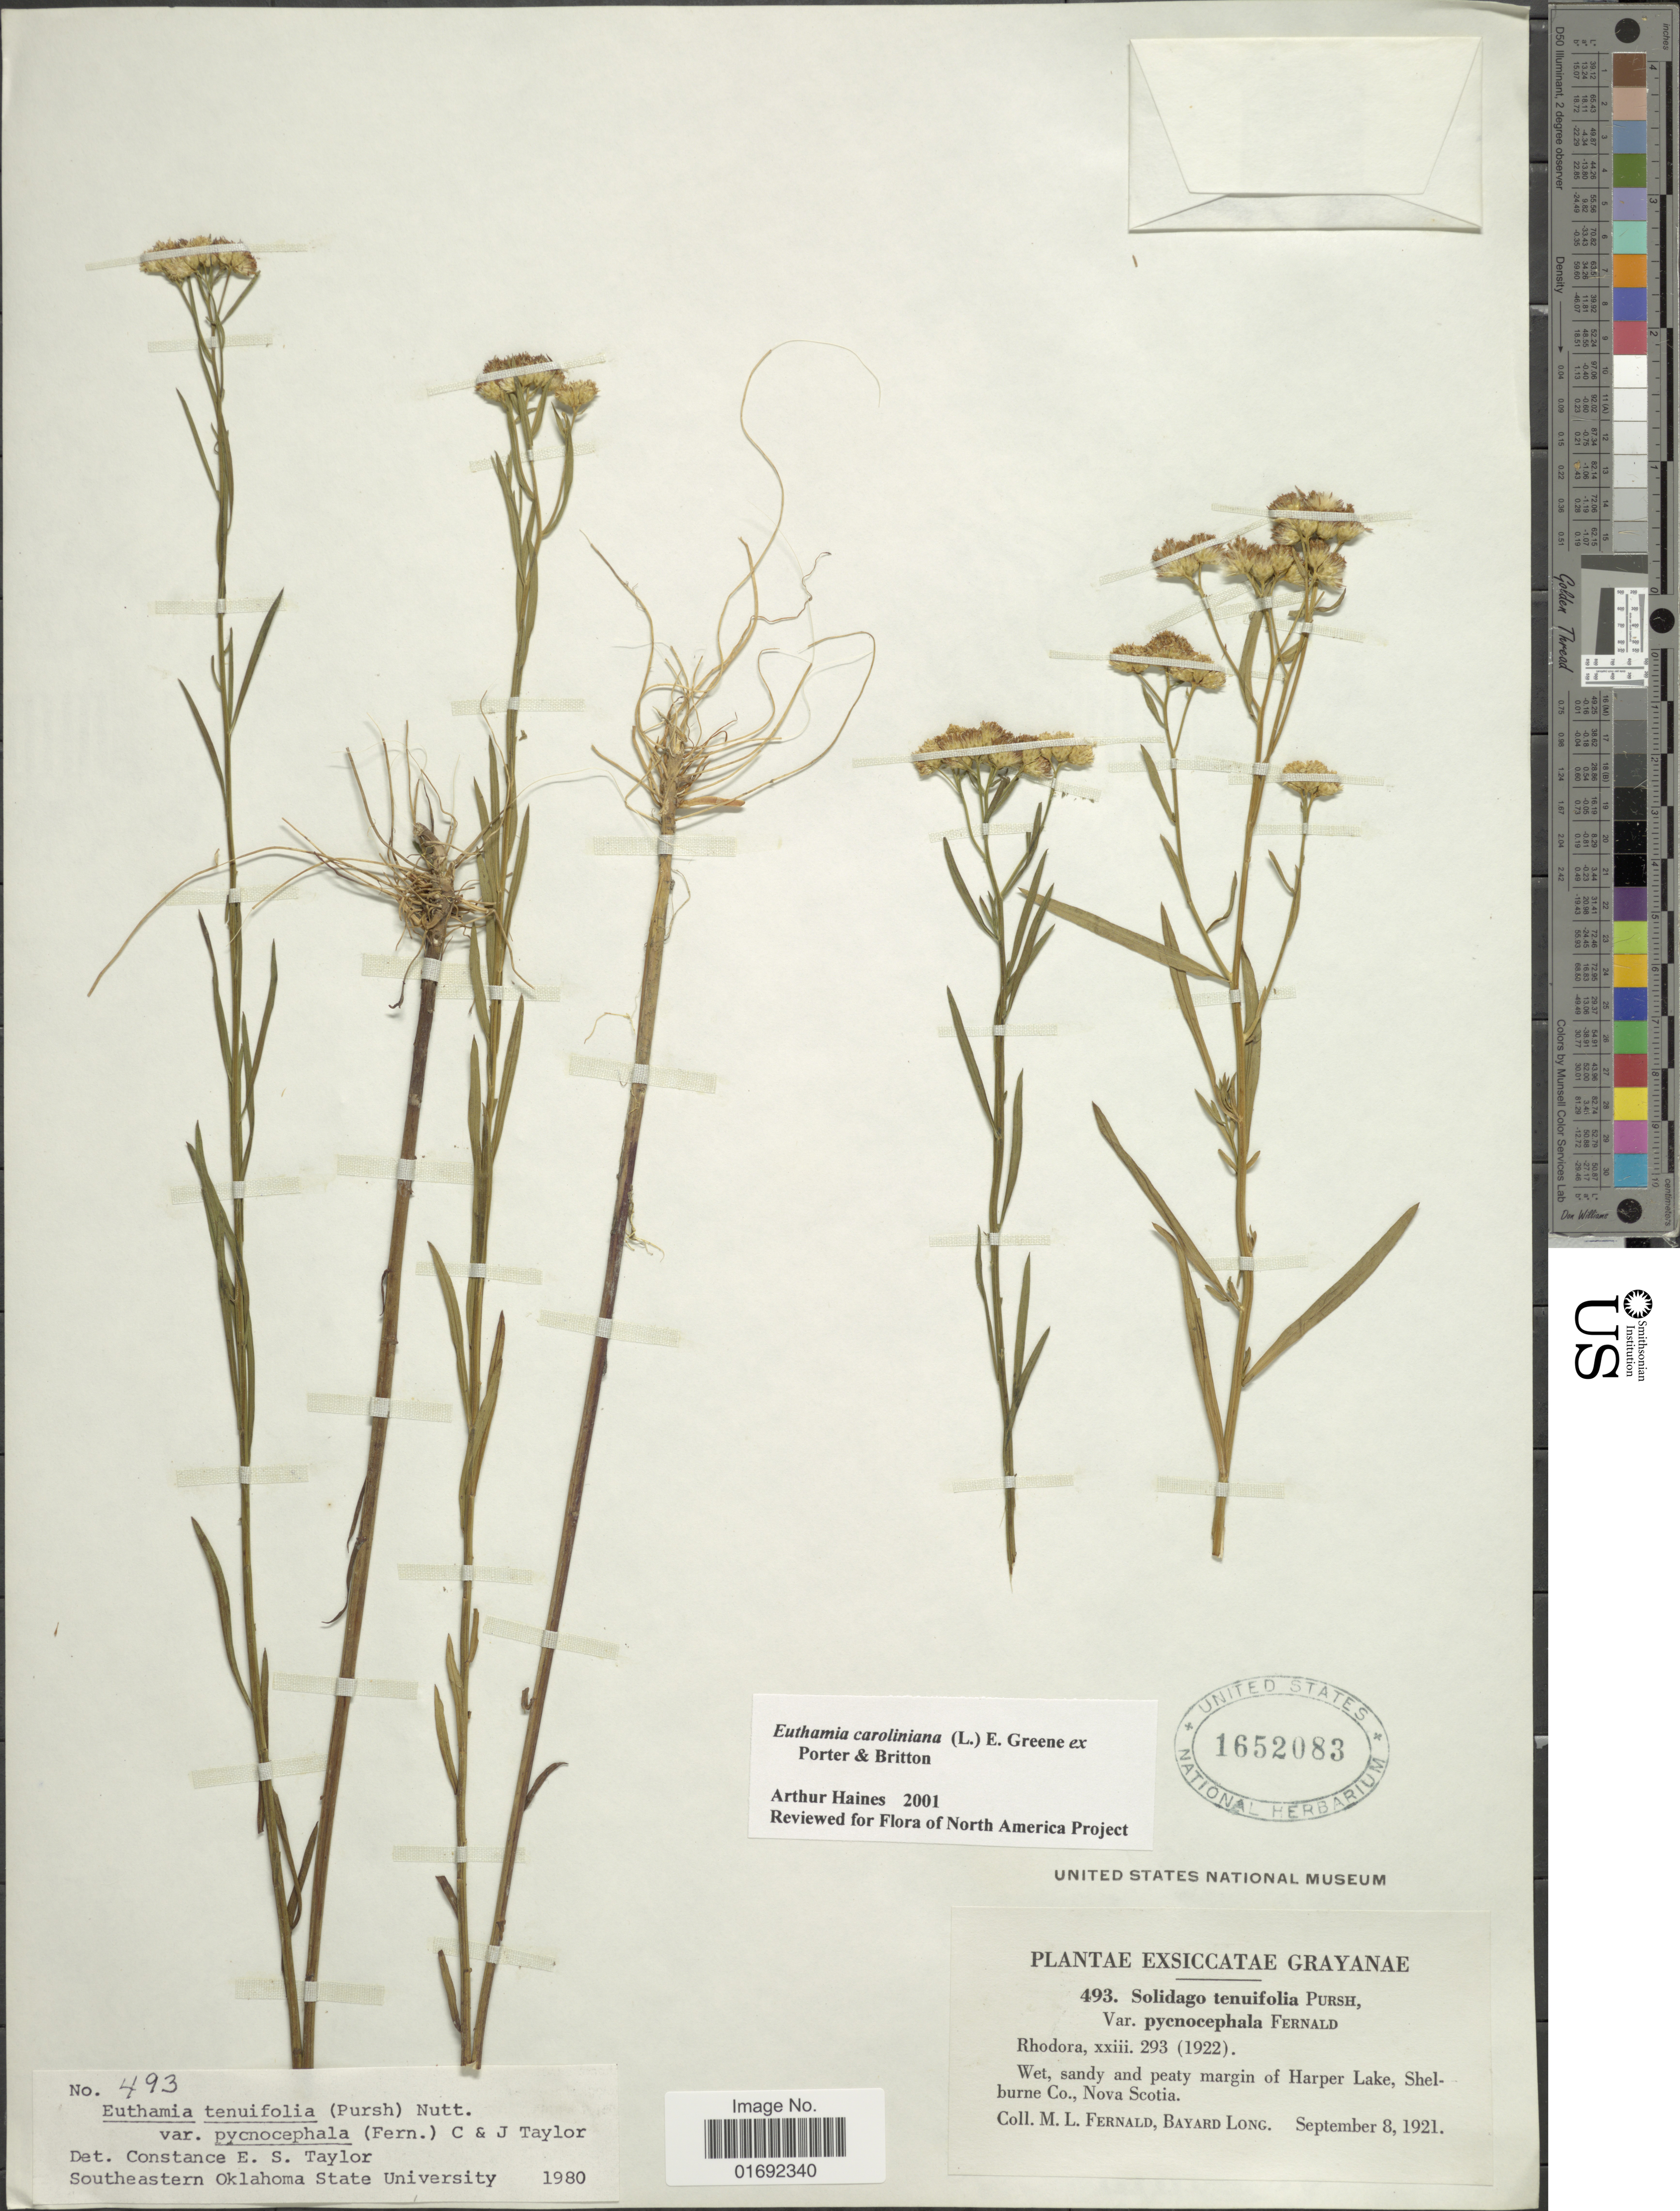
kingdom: Plantae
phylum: Tracheophyta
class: Magnoliopsida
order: Asterales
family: Asteraceae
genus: Euthamia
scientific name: Euthamia galetorum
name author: S.W. Greene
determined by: Urbatsch, Lowell E., Curator (LSU), Louisiana State University (UNITED STATES)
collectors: M. L. Fernald & B. Long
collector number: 493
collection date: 1921-09-08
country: Canada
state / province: Nova Scotia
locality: Grayanae, margin of Harper Lake, Shelburne Co.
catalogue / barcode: US 1652083